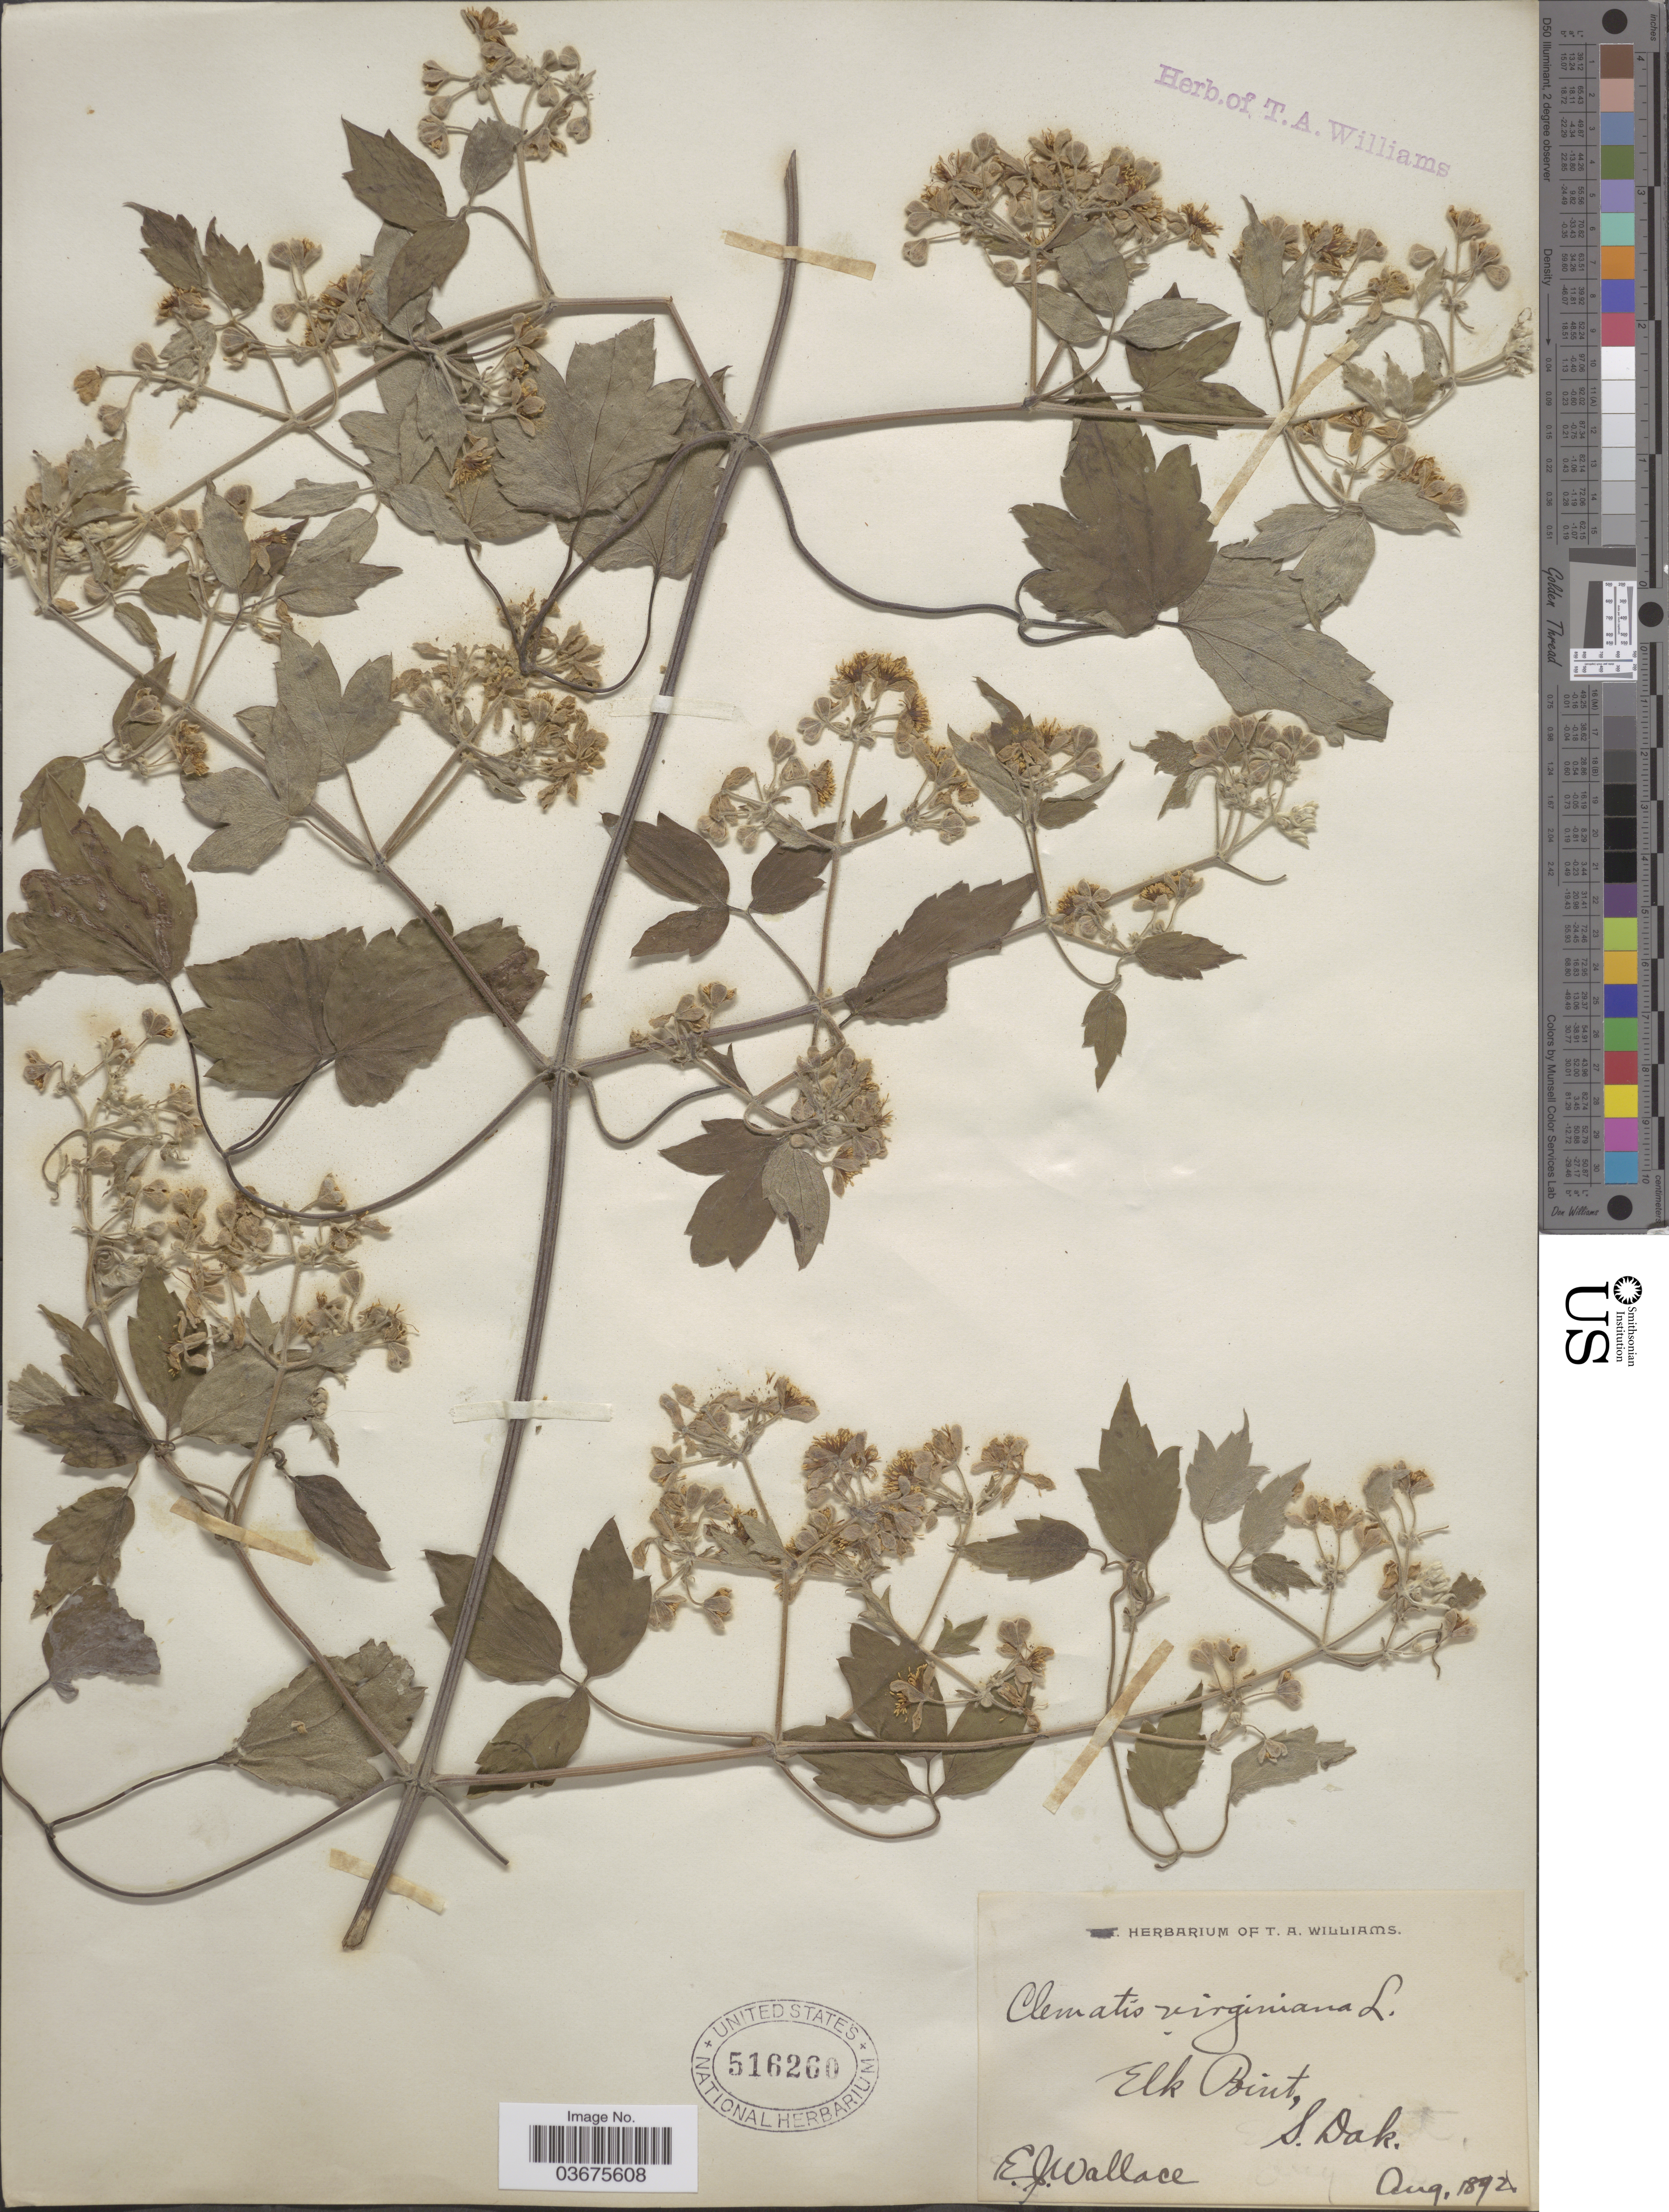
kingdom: Plantae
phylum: Tracheophyta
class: Magnoliopsida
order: Ranunculales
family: Ranunculaceae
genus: Clematis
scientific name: Clematis virginiana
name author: L.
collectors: E. J. Wallace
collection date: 1892-08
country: United States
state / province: South Dakota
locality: Elk Point.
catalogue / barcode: US 516260